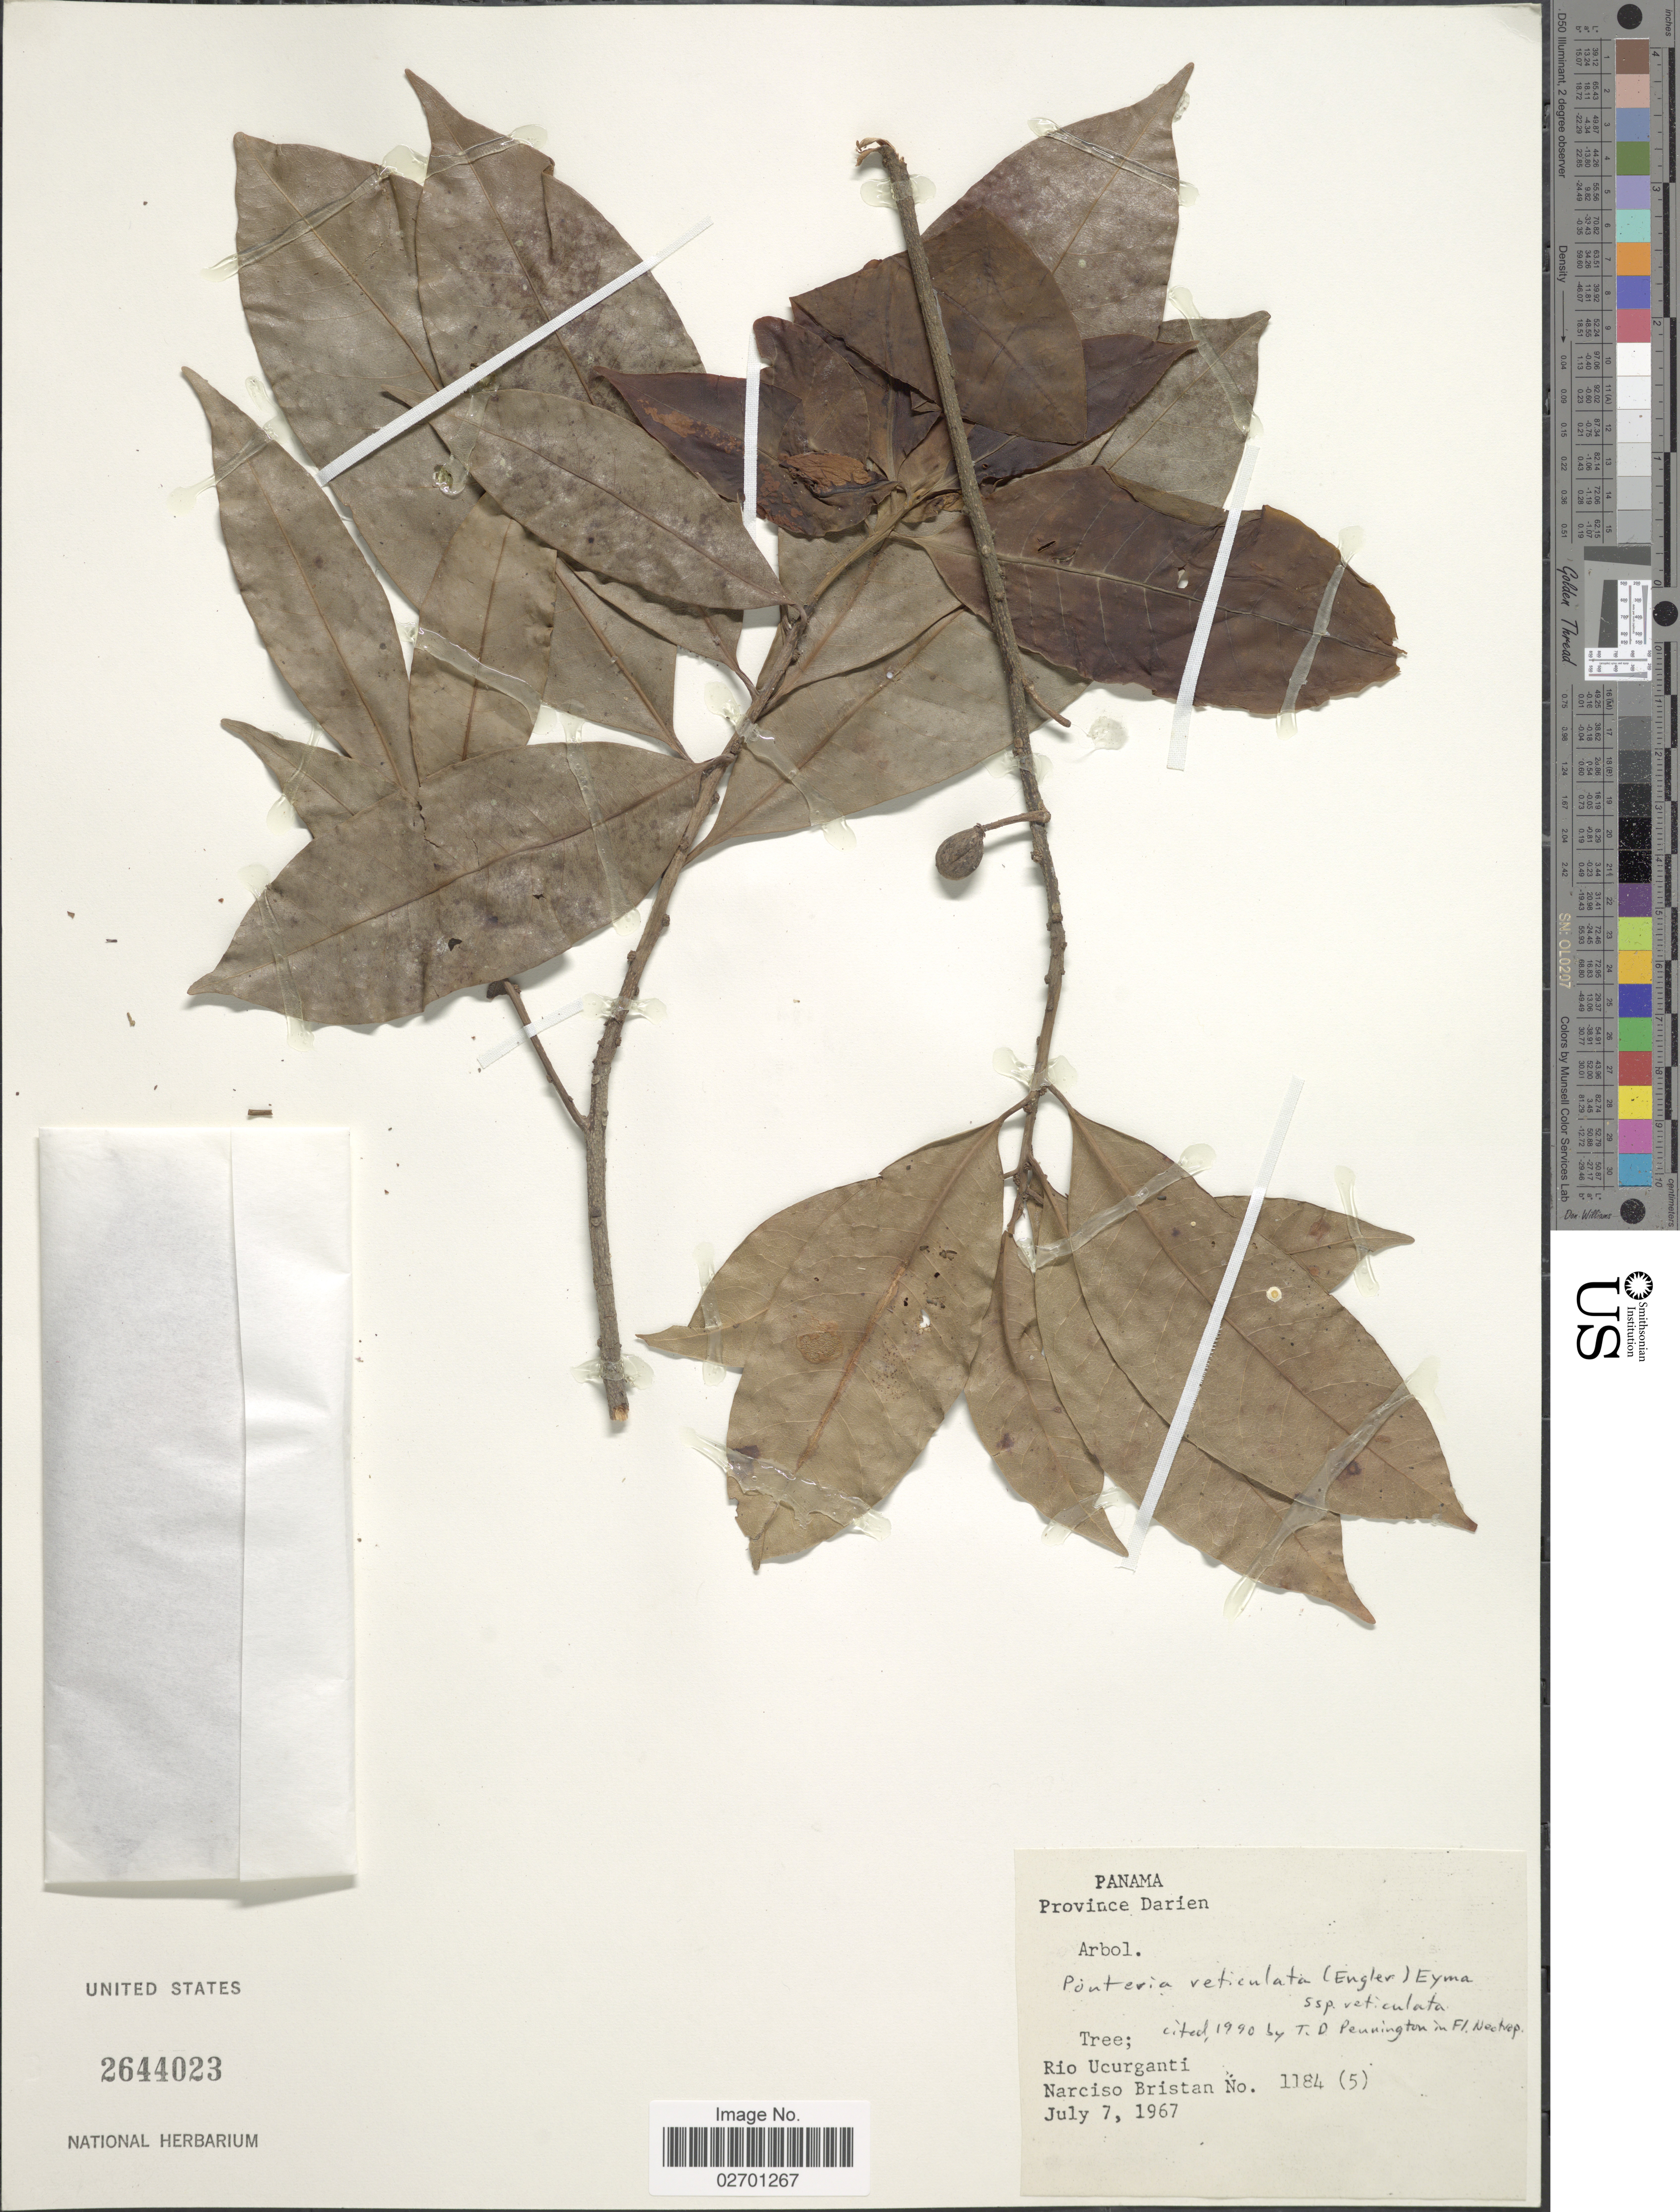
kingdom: Plantae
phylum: Tracheophyta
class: Magnoliopsida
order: Ericales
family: Sapotaceae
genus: Pouteria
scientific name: Pouteria reticulata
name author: (Engl.) Eyma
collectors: N. Bristan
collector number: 1184 (5)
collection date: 1967-07-07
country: Panama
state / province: Darién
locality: Rio Ucurganti.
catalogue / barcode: US 2644023